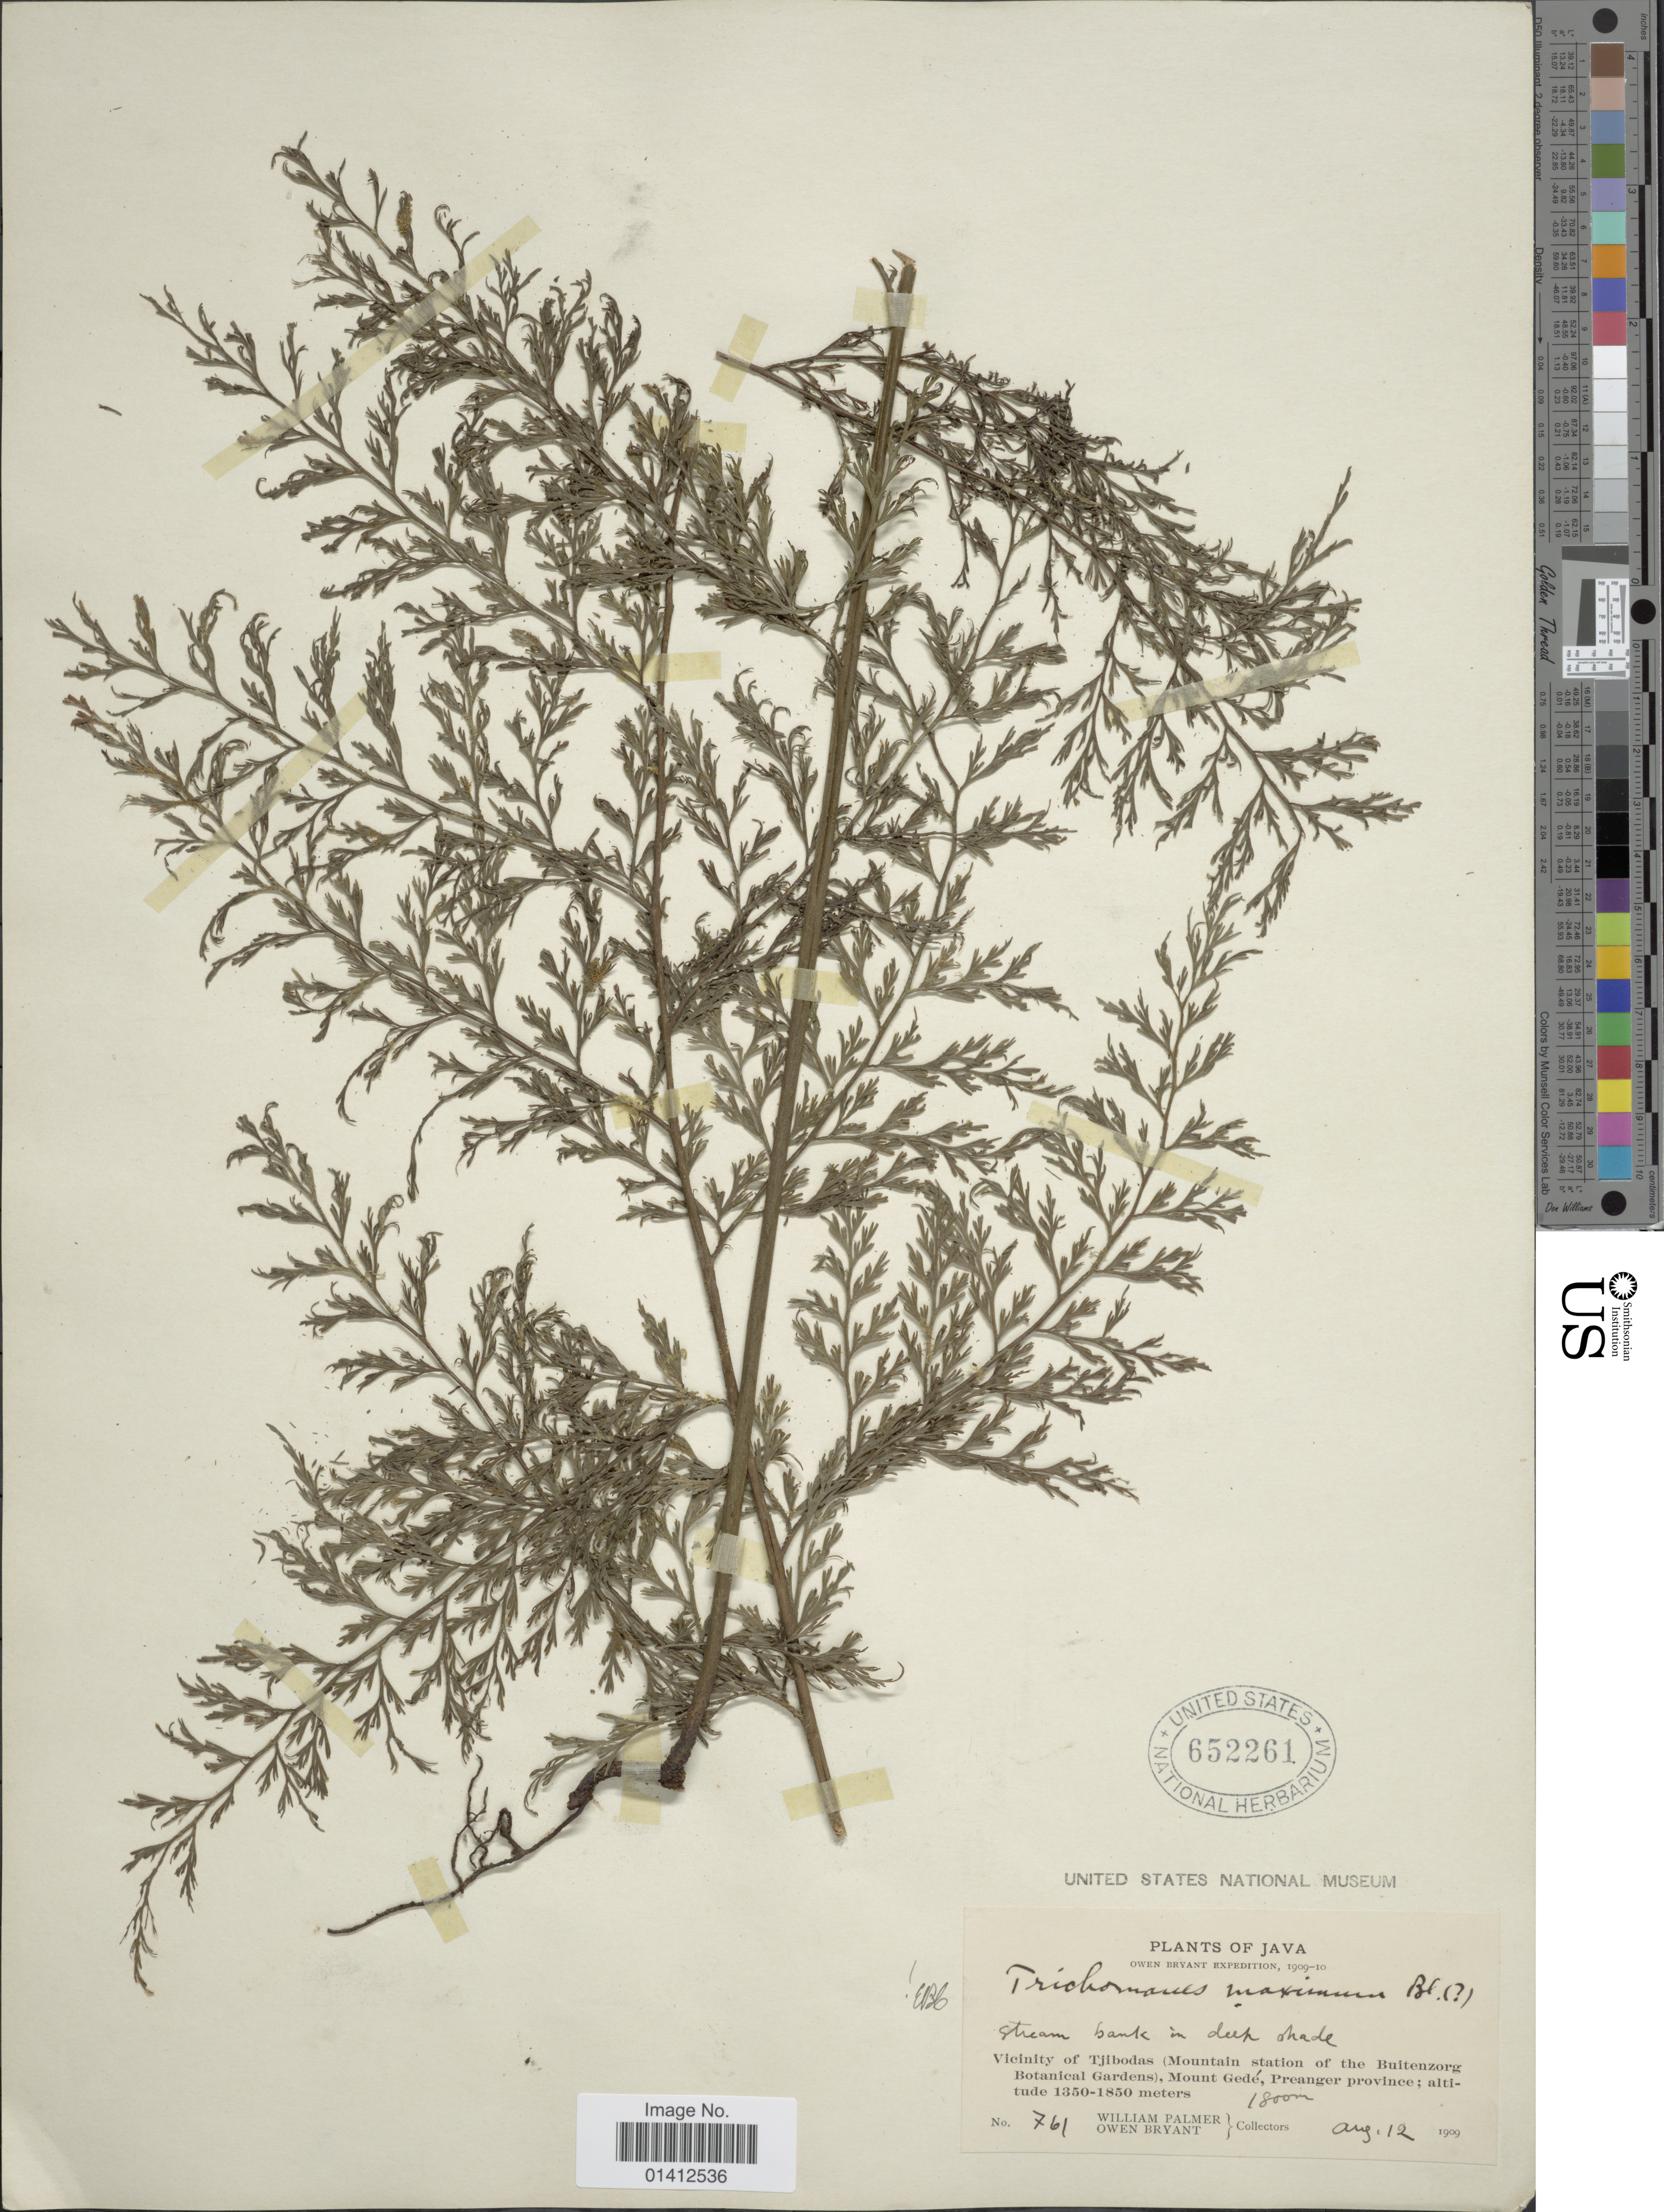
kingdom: Plantae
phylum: Tracheophyta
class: Polypodiopsida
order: Hymenophyllales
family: Hymenophyllaceae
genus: Vandenboschia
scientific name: Vandenboschia maxima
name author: (Blume) Copel.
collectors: W. Palmer & O. Bryant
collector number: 761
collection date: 1909-08-12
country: Indonesia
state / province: Java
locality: Vicinity of Tjibodas (Mountain station of the Buitenzorg Botanical Gardens), Mount Gedé, Preanger province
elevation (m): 1350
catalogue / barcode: US 652261